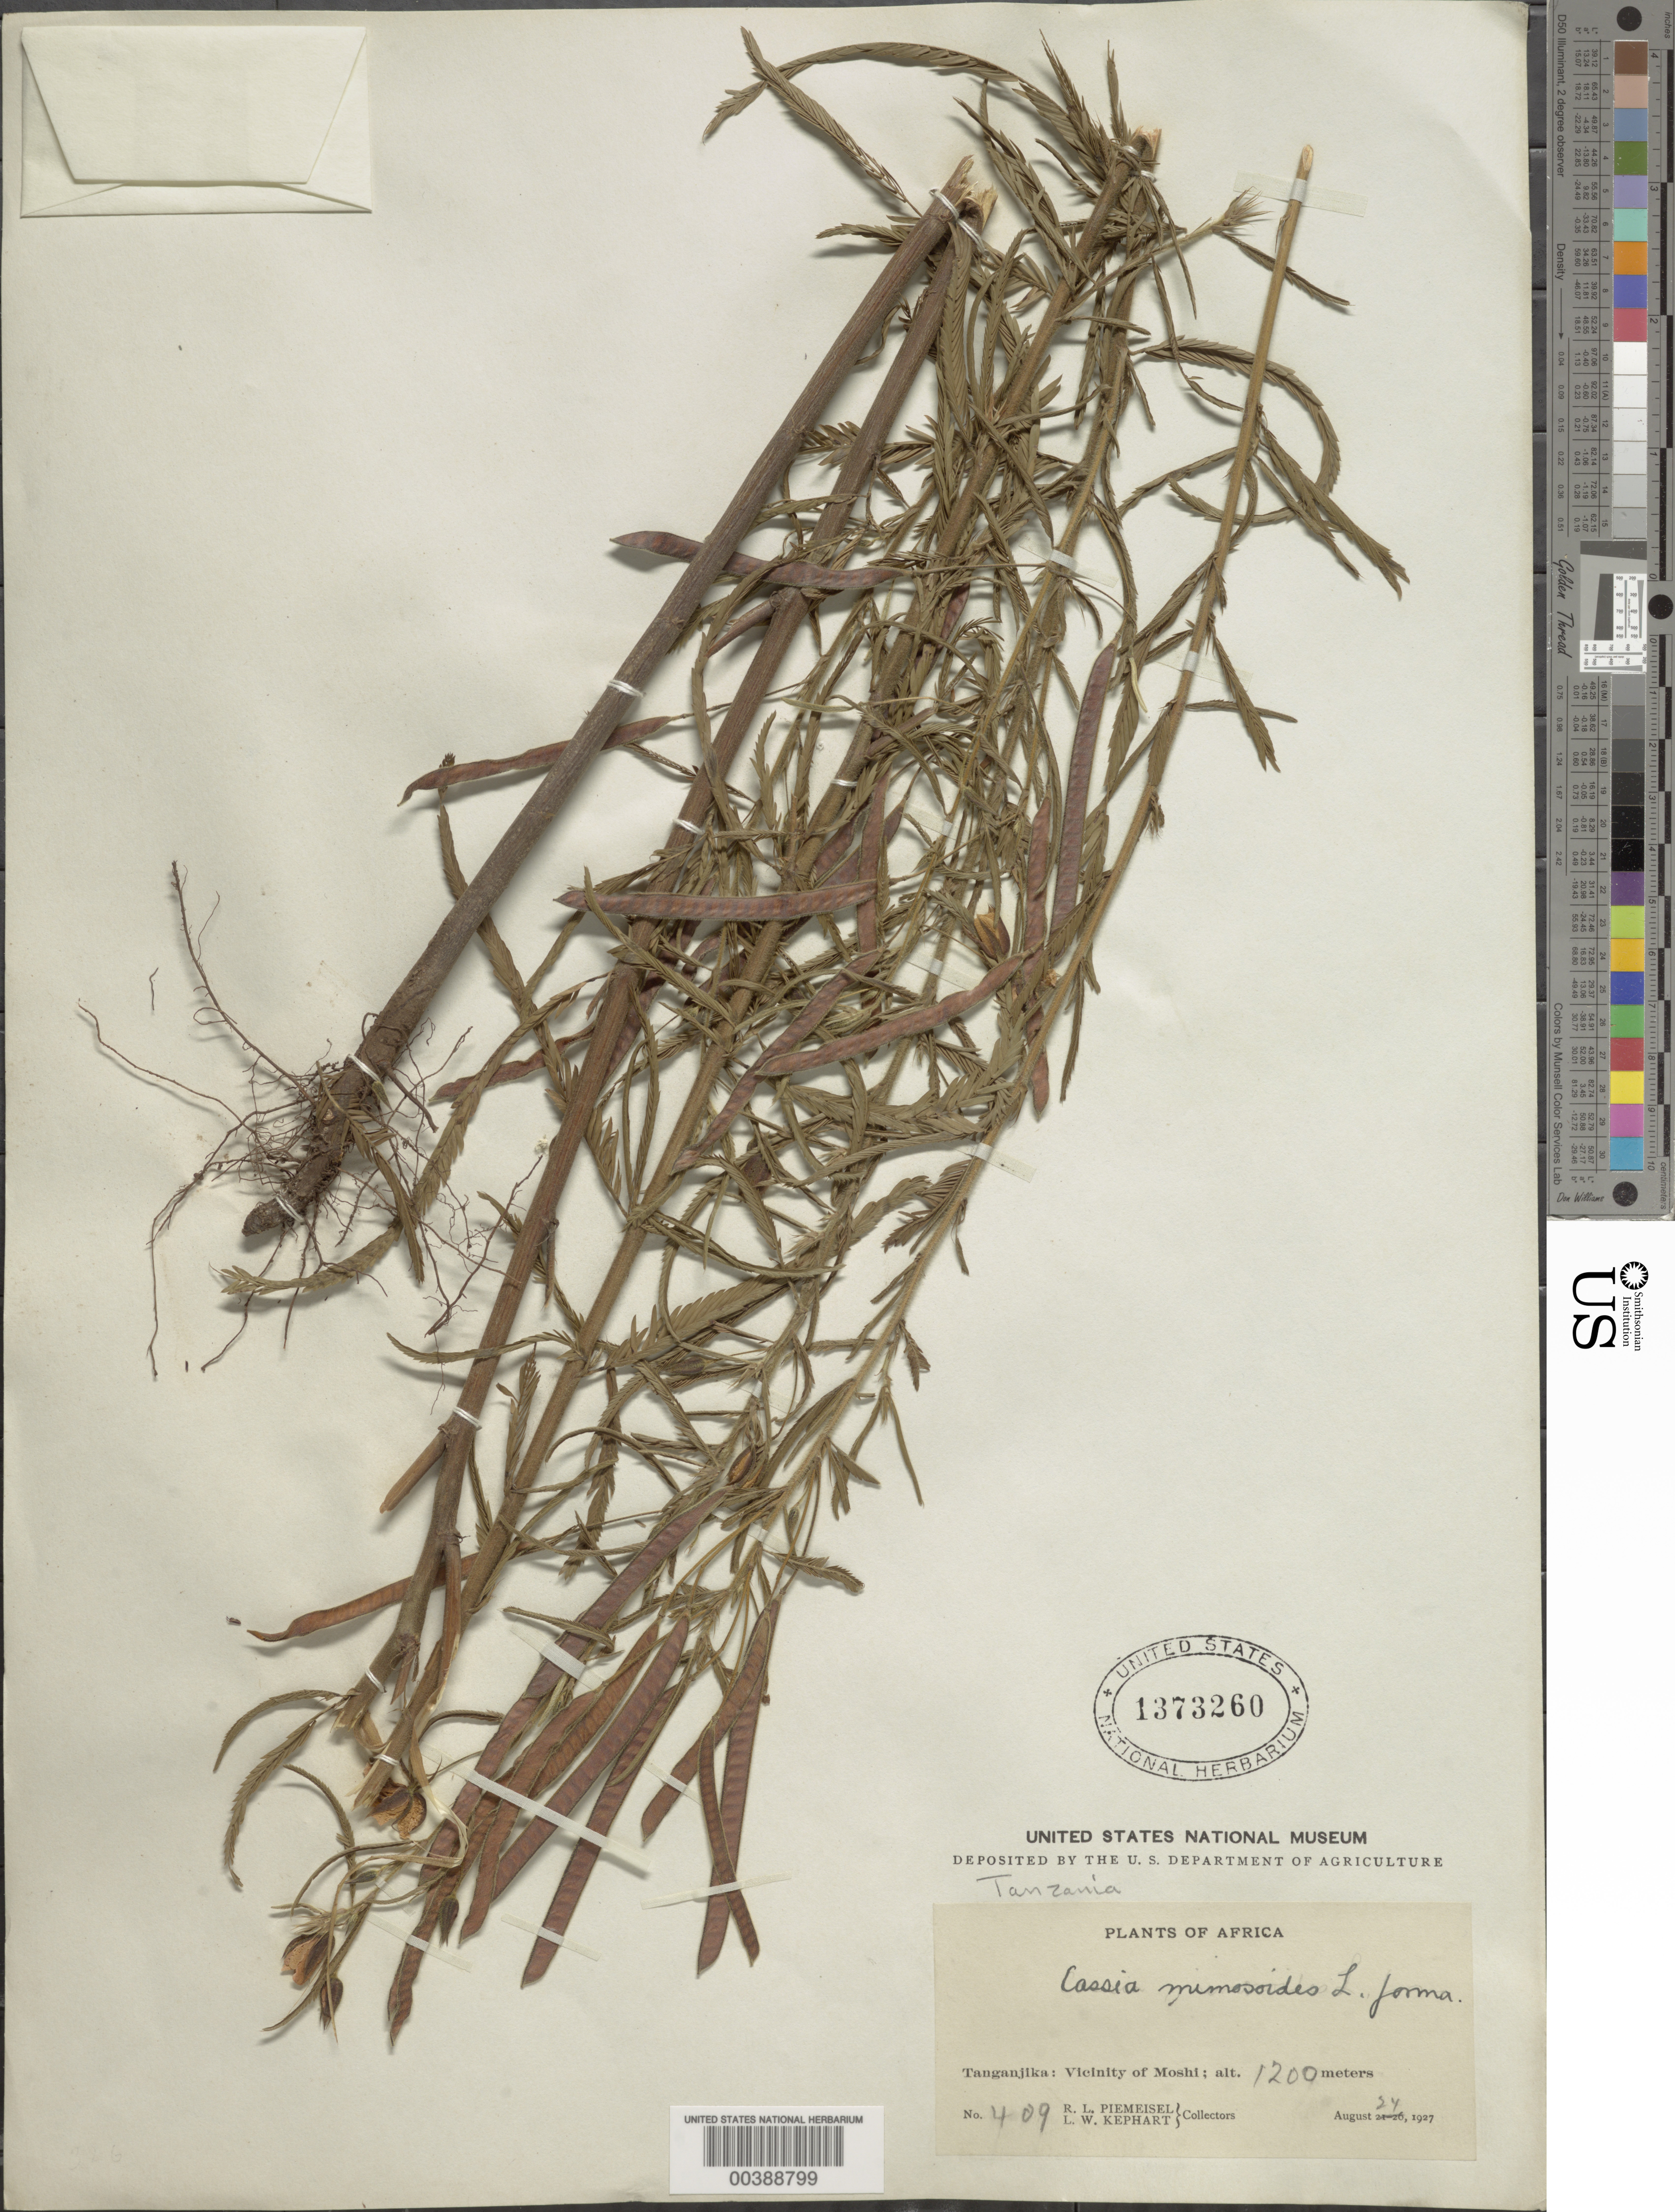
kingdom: Plantae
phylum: Tracheophyta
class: Magnoliopsida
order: Fabales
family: Fabaceae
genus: Chamaecrista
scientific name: Chamaecrista mimosoides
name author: (L.) Greene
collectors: R. L. Piemeisel & L. W. Kephart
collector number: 409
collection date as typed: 24 Aug 1927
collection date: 1927-08-24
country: Tanzania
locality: Vicinity of moshi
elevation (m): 1200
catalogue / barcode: US 1373260